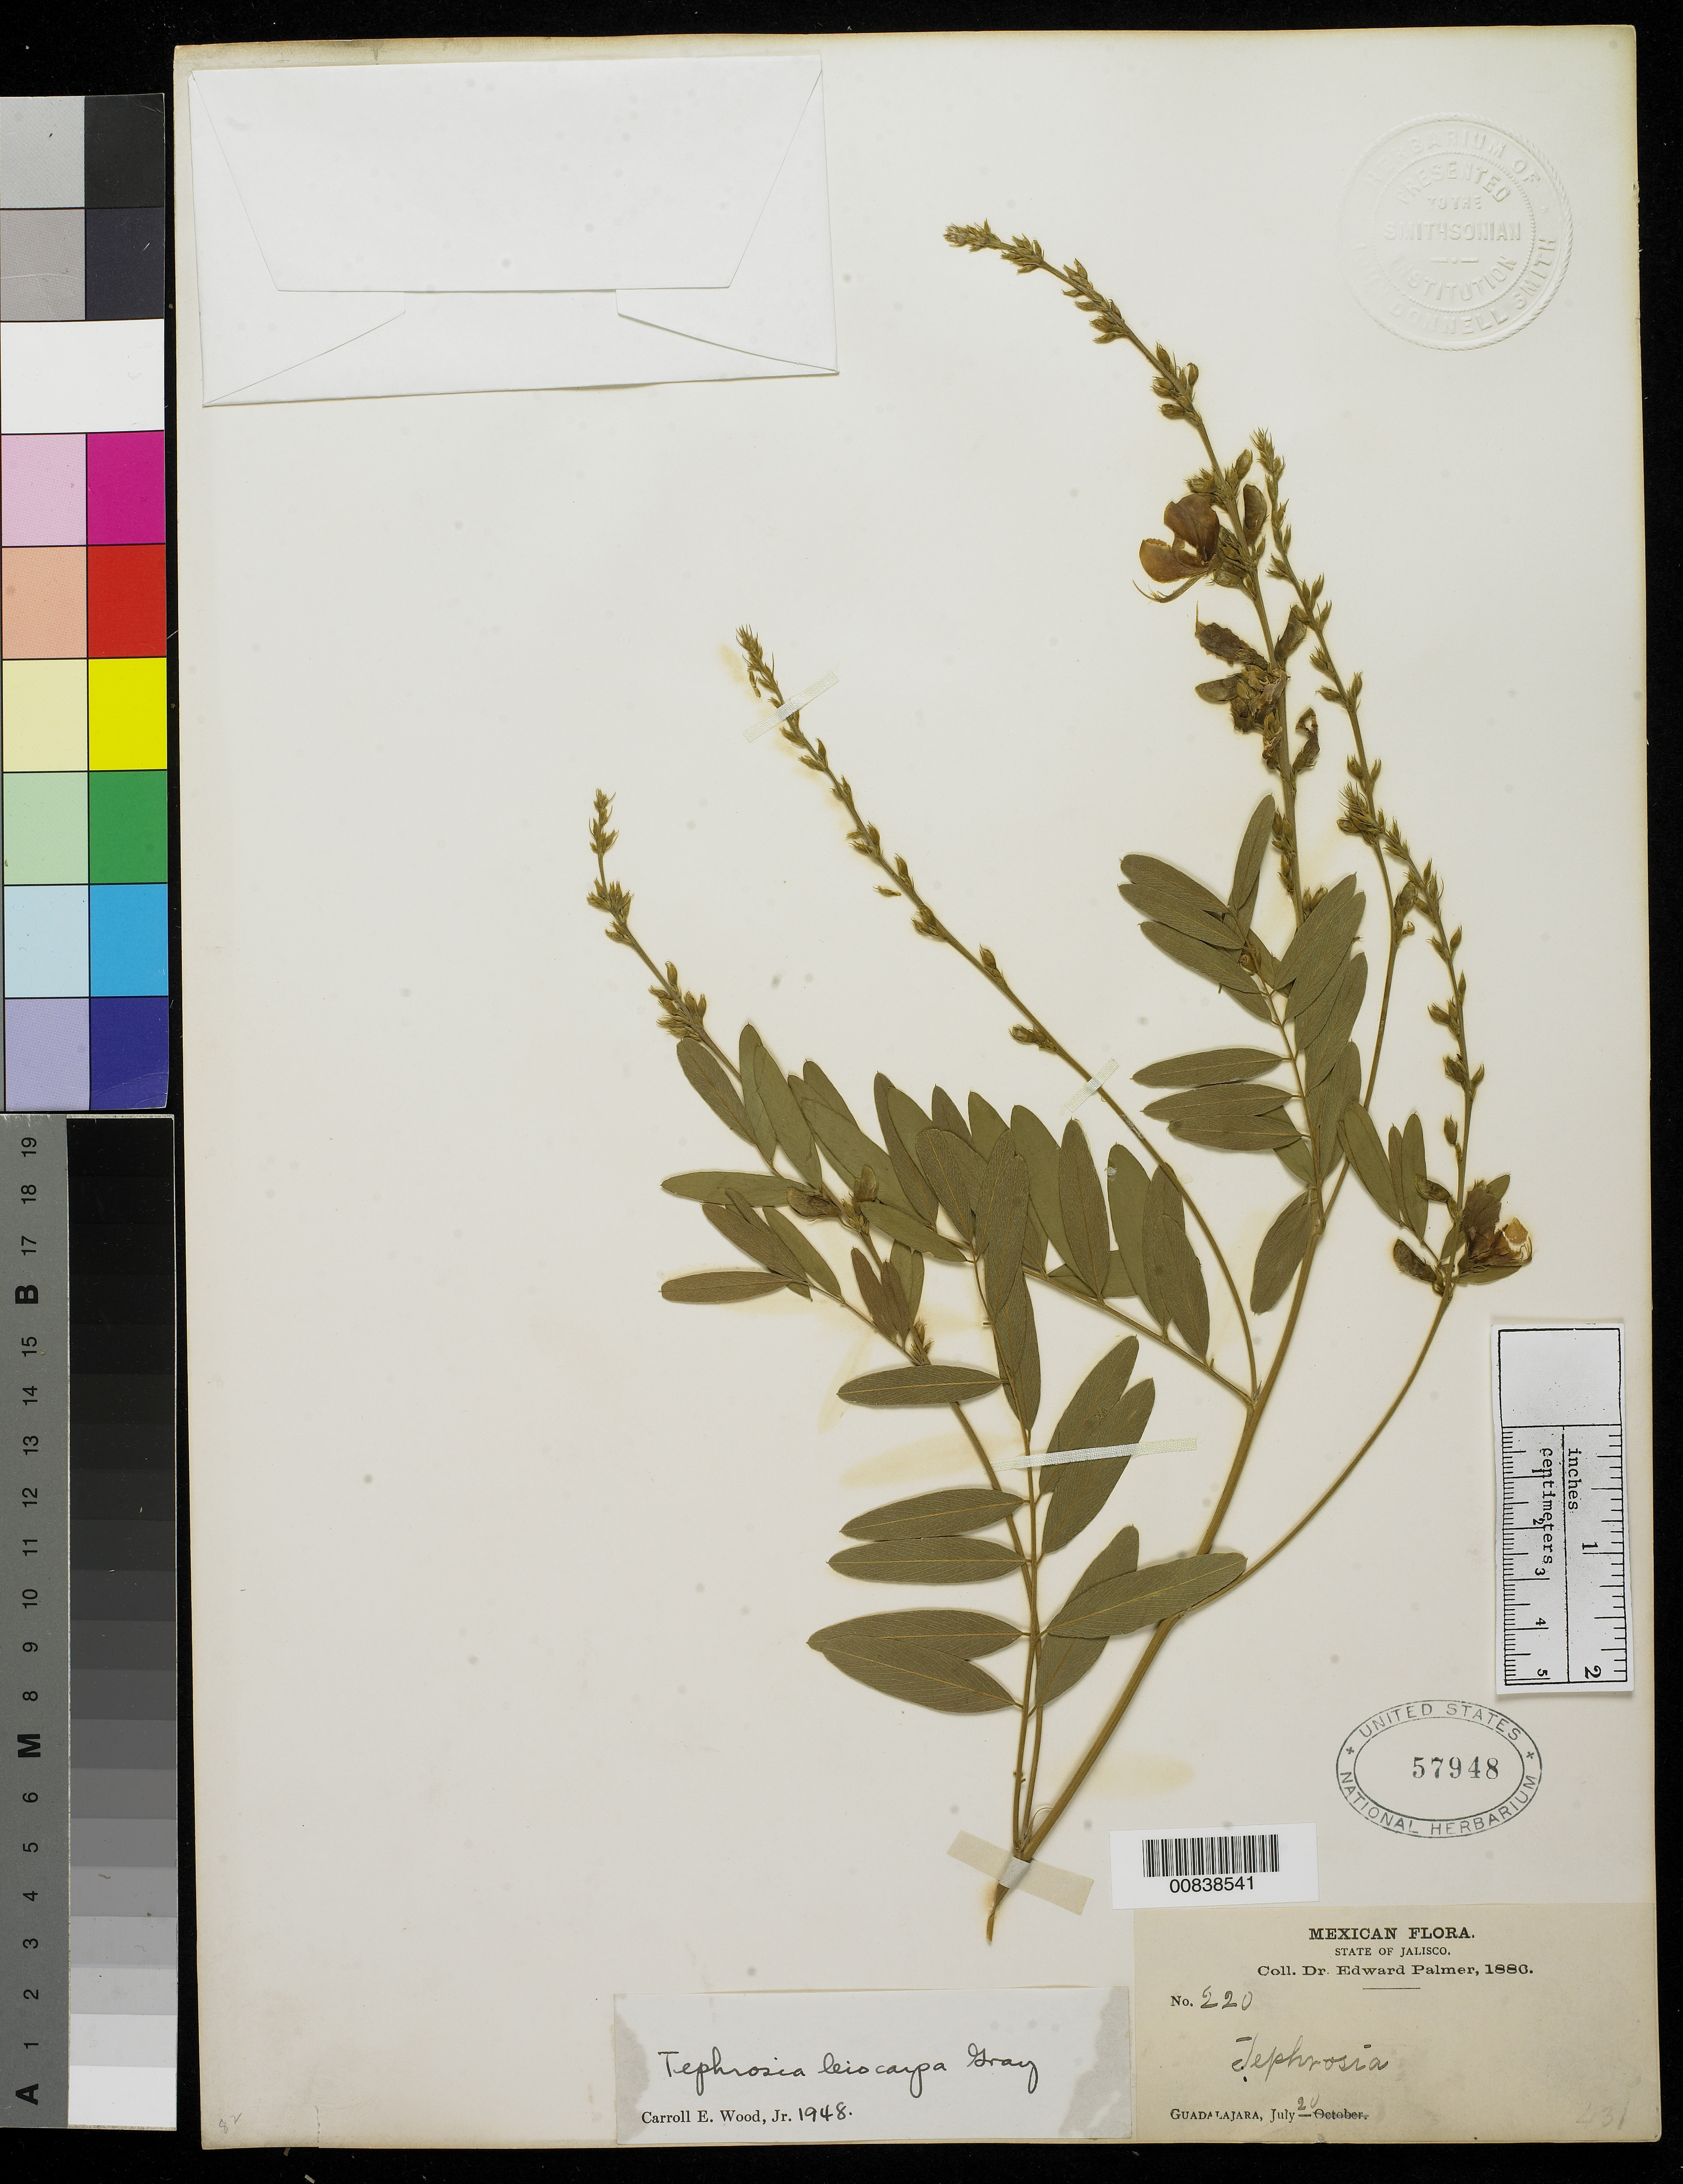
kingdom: Plantae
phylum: Tracheophyta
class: Magnoliopsida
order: Fabales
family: Fabaceae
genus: Tephrosia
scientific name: Tephrosia leiocarpa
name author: A. Gray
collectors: E. Palmer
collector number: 220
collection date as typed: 20 Jul 1886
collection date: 1886-07-20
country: Mexico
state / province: Jalisco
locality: Guadalajara, Jalisco.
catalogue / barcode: US 57948